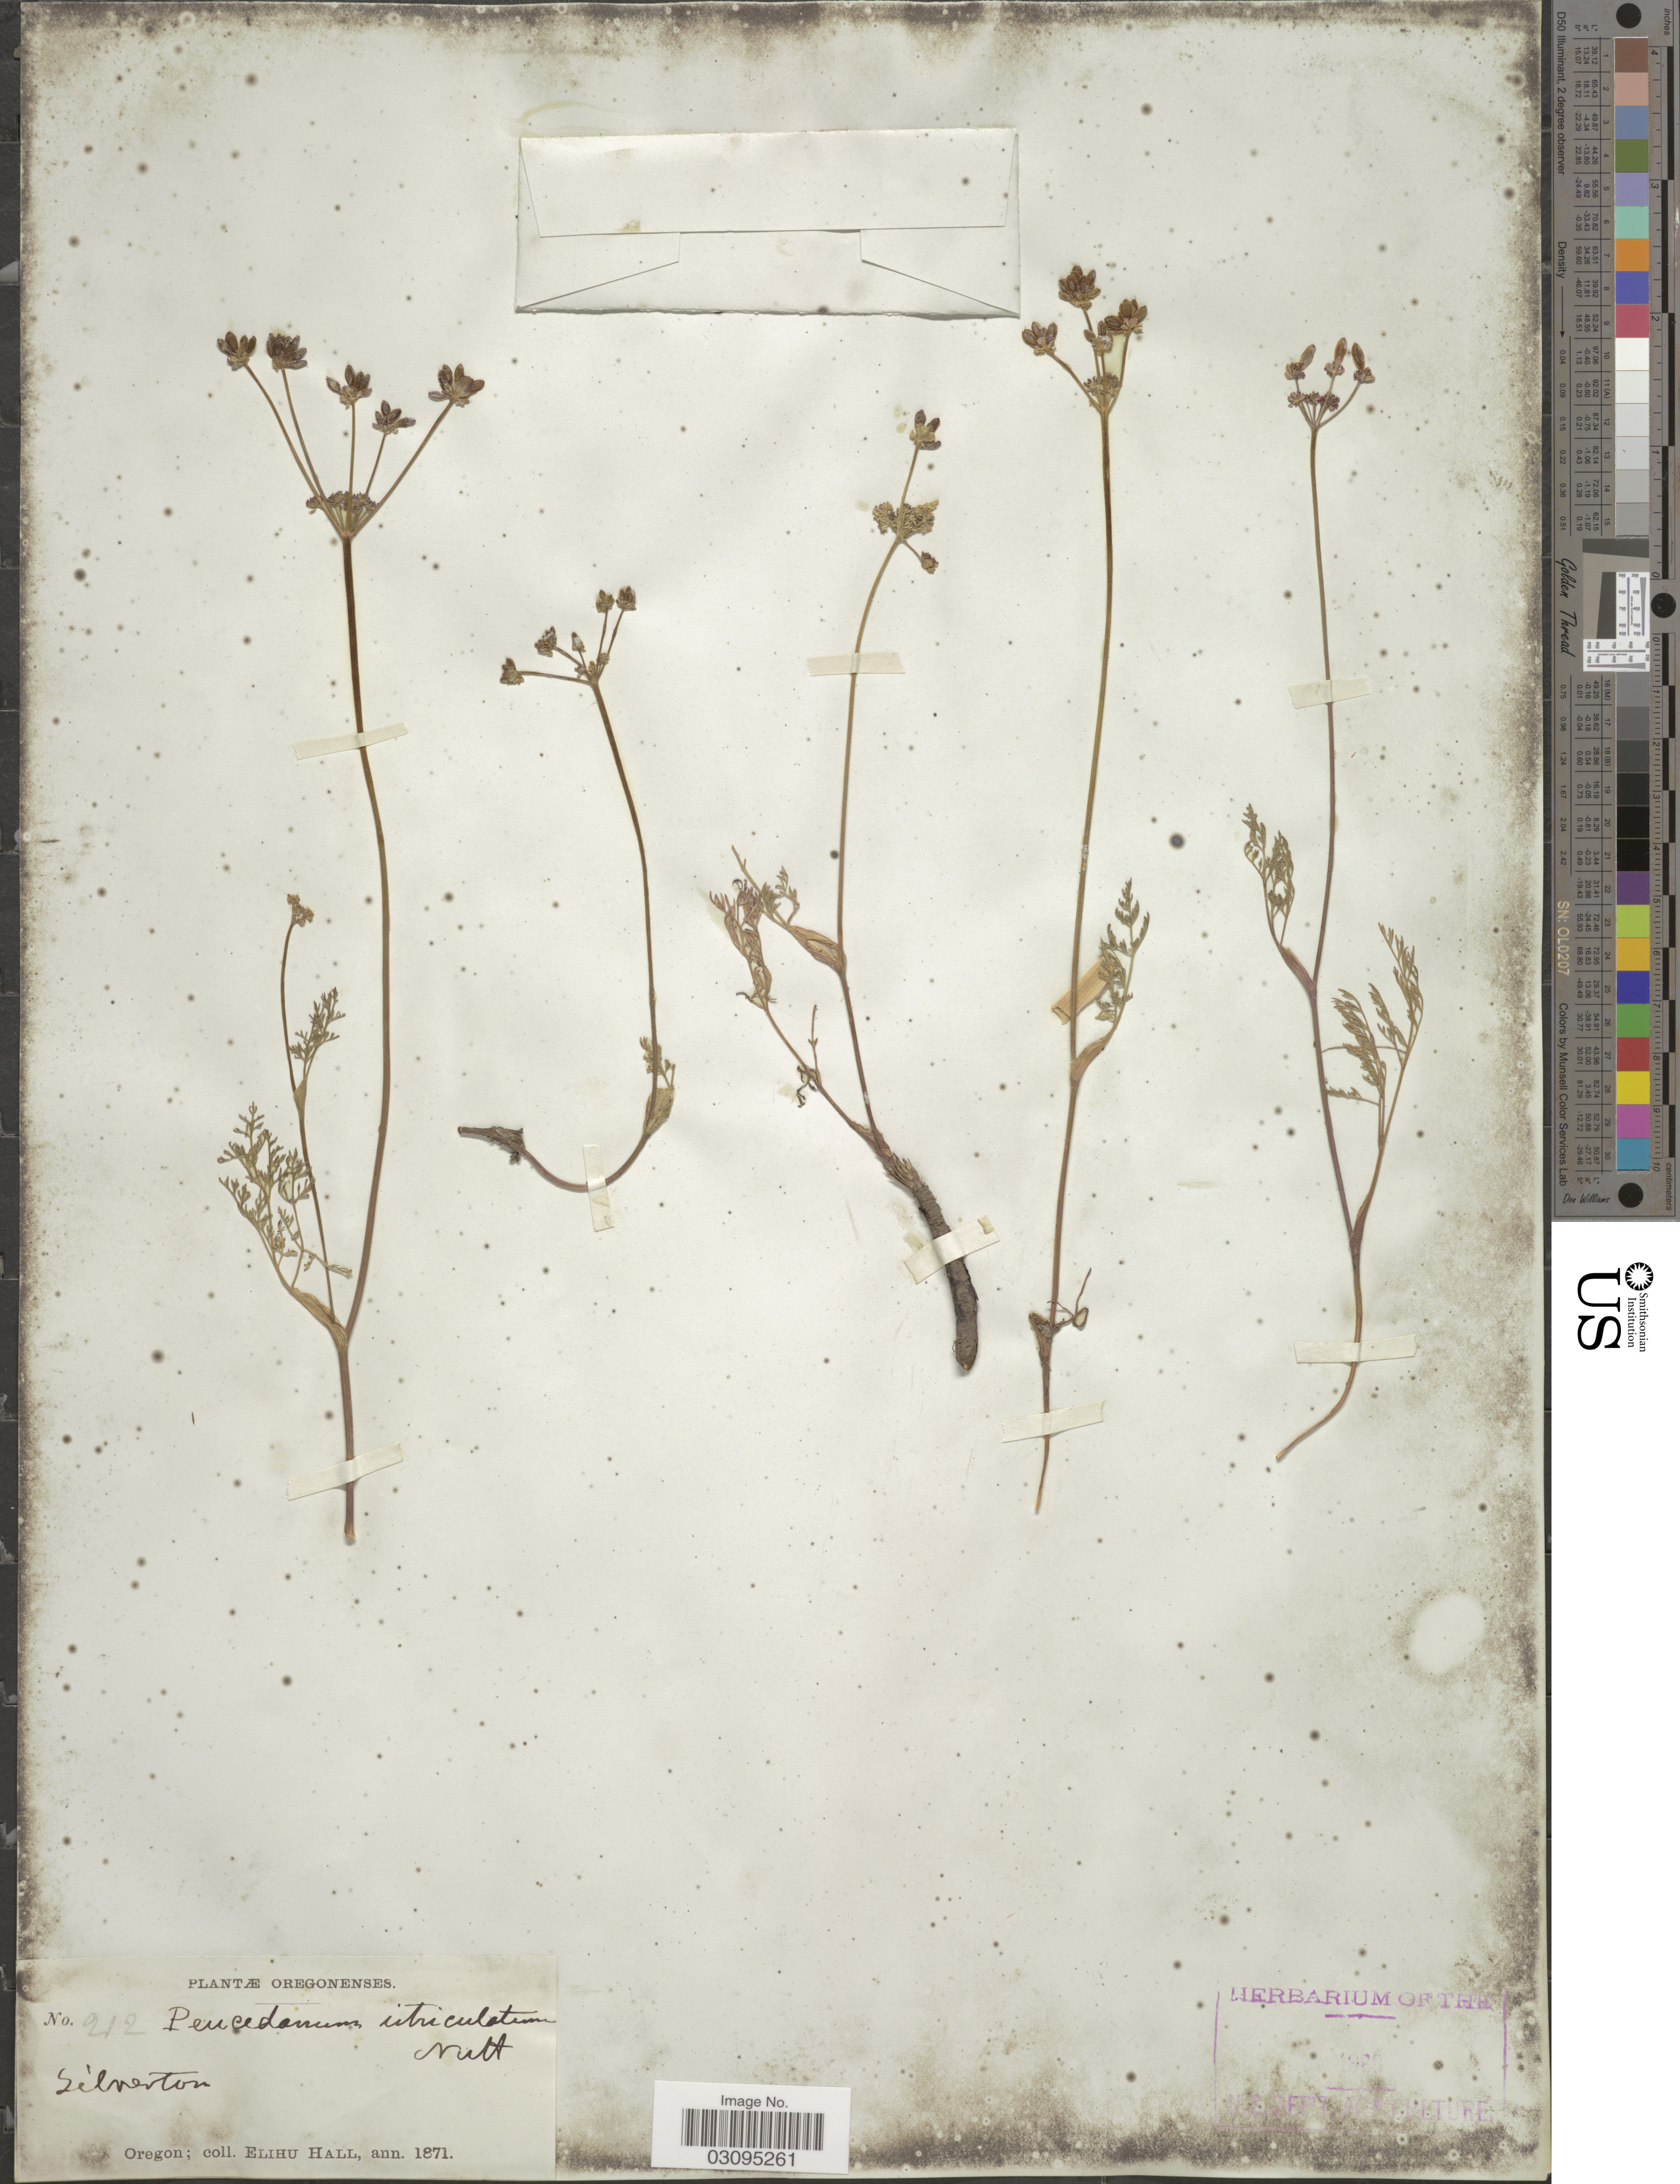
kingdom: Plantae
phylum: Tracheophyta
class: Magnoliopsida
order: Apiales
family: Apiaceae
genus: Lomatium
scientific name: Lomatium utriculatum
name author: (Nutt. ex Torr. & A. Gray) J.M. Coult. & Rose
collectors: E. Hall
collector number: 212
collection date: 1871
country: United States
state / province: Oregon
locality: Silverton.